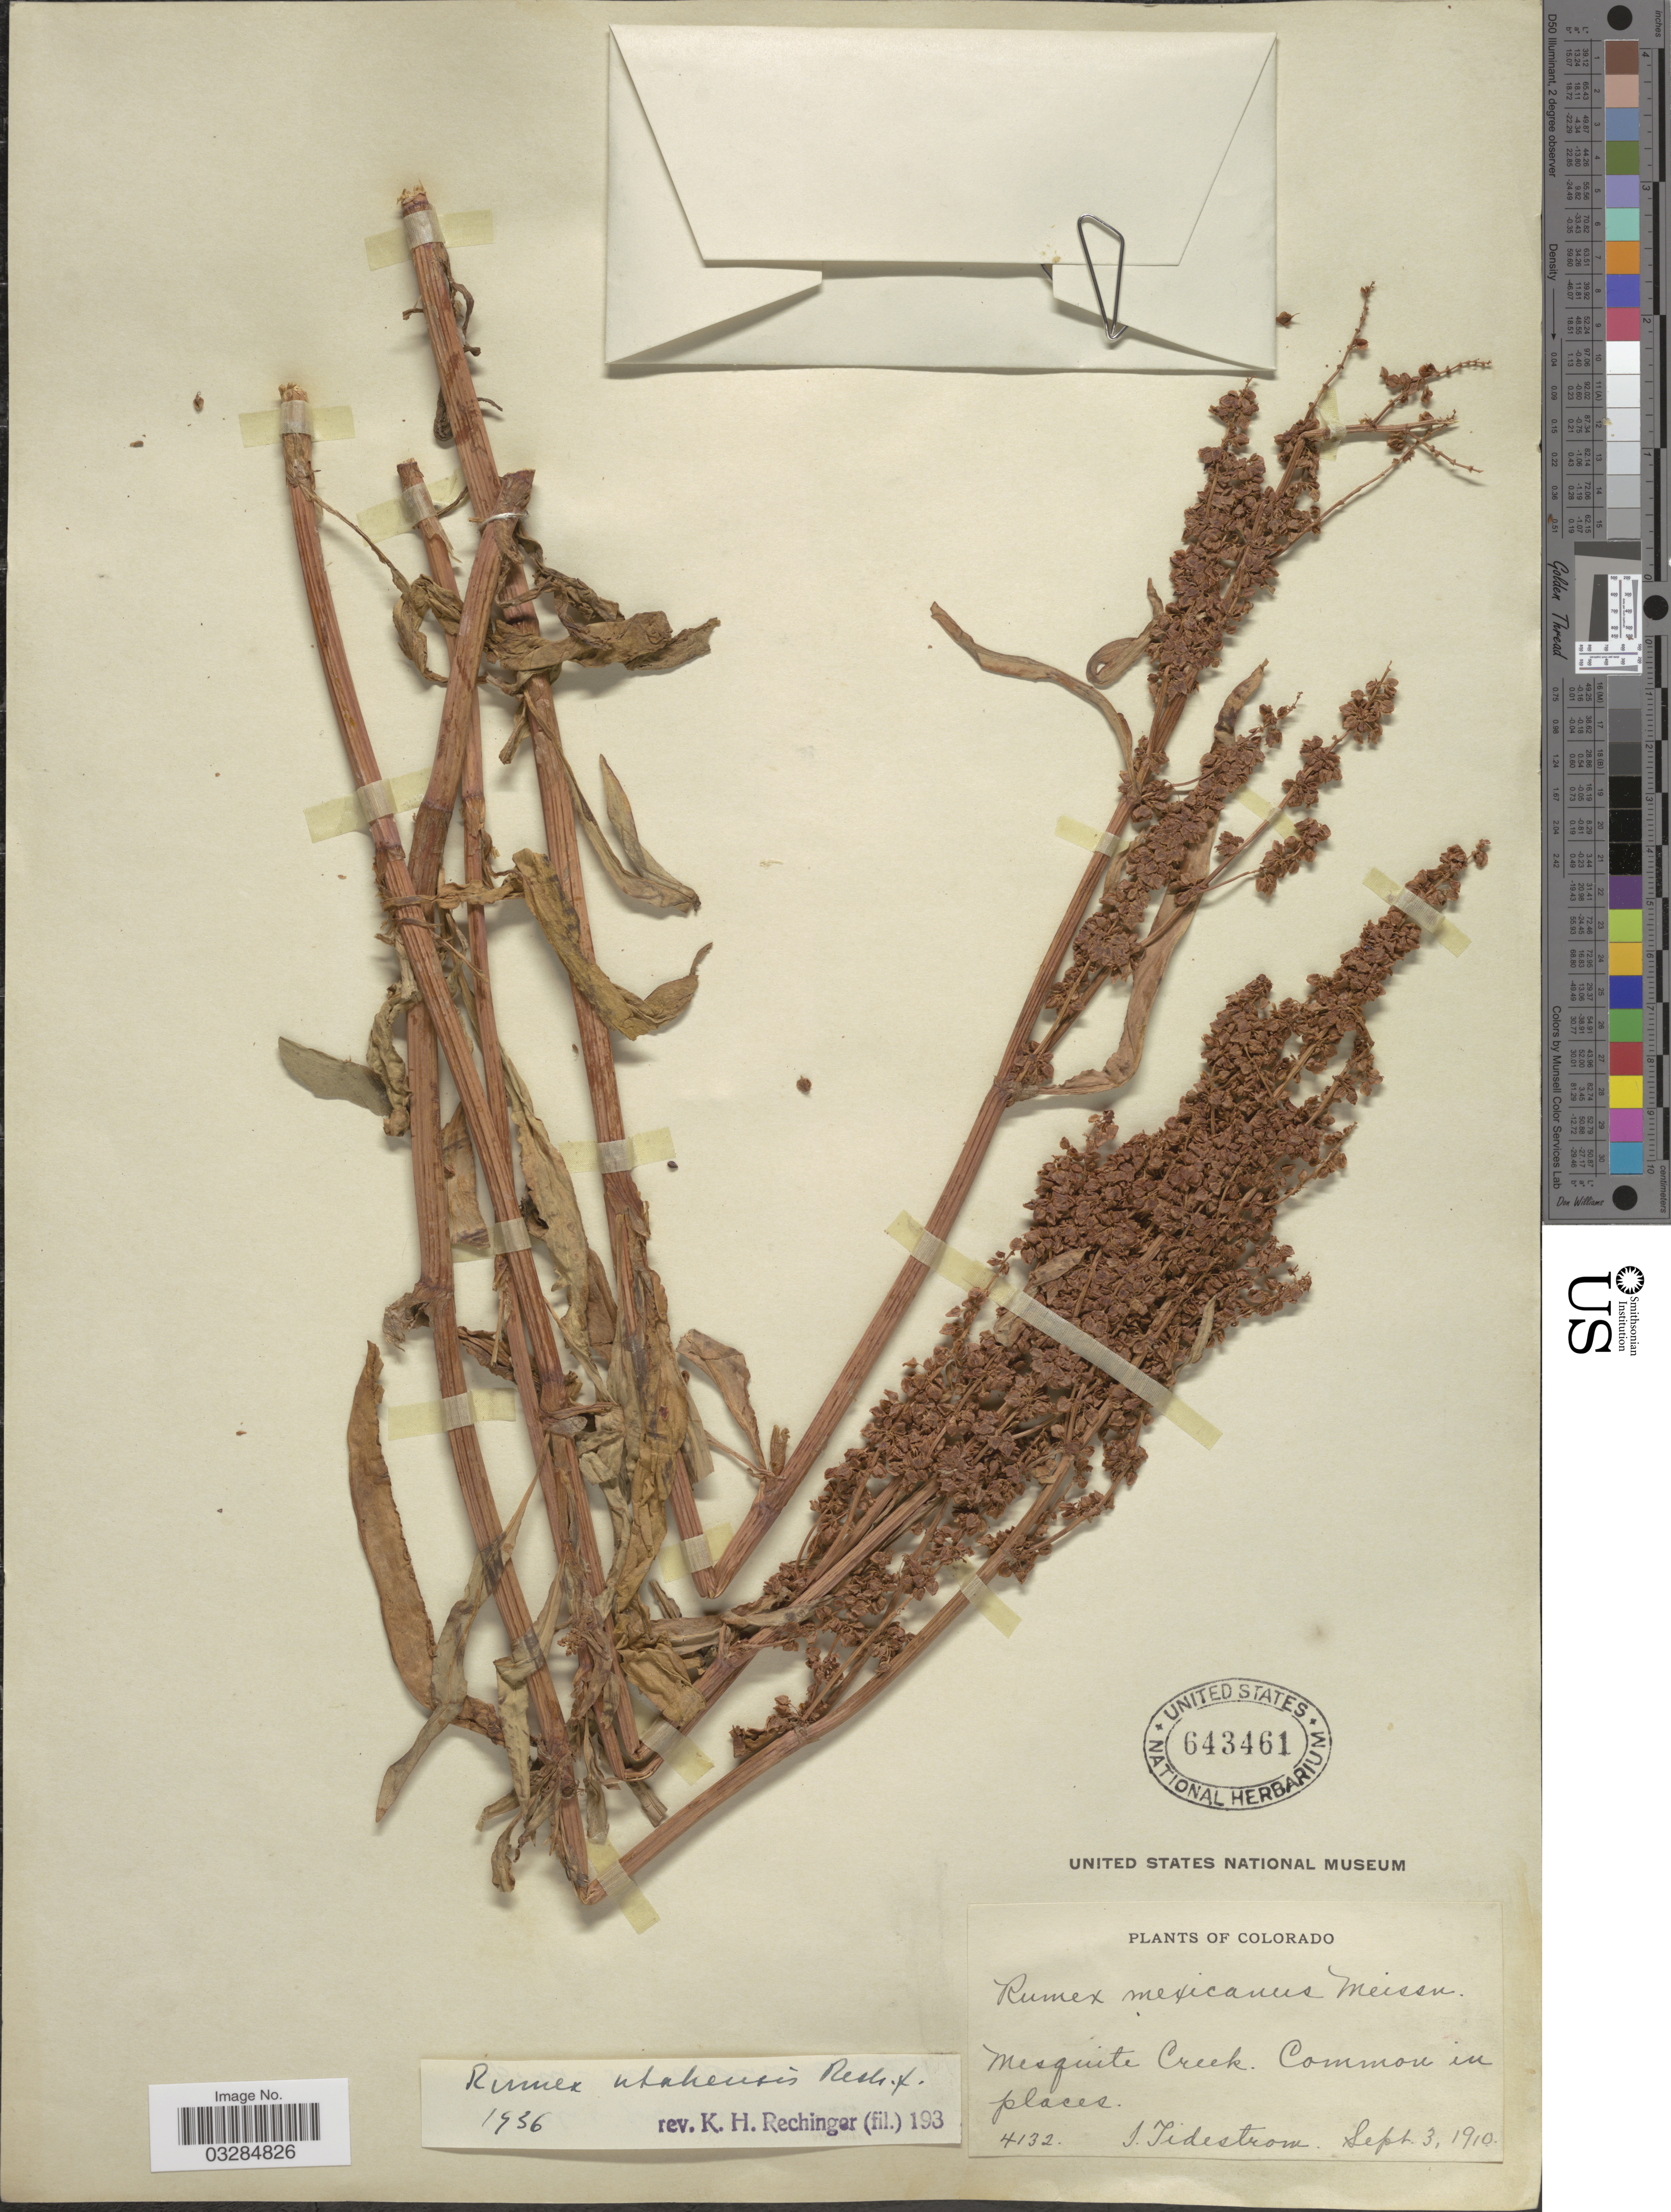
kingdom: Plantae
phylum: Tracheophyta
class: Magnoliopsida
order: Caryophyllales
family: Polygonaceae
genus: Rumex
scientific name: Rumex utahensis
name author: Rech. f.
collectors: I. F. Tidestrom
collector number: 4132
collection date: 1910-09-03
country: United States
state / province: Colorado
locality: Mesquite Creek.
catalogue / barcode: US 643461